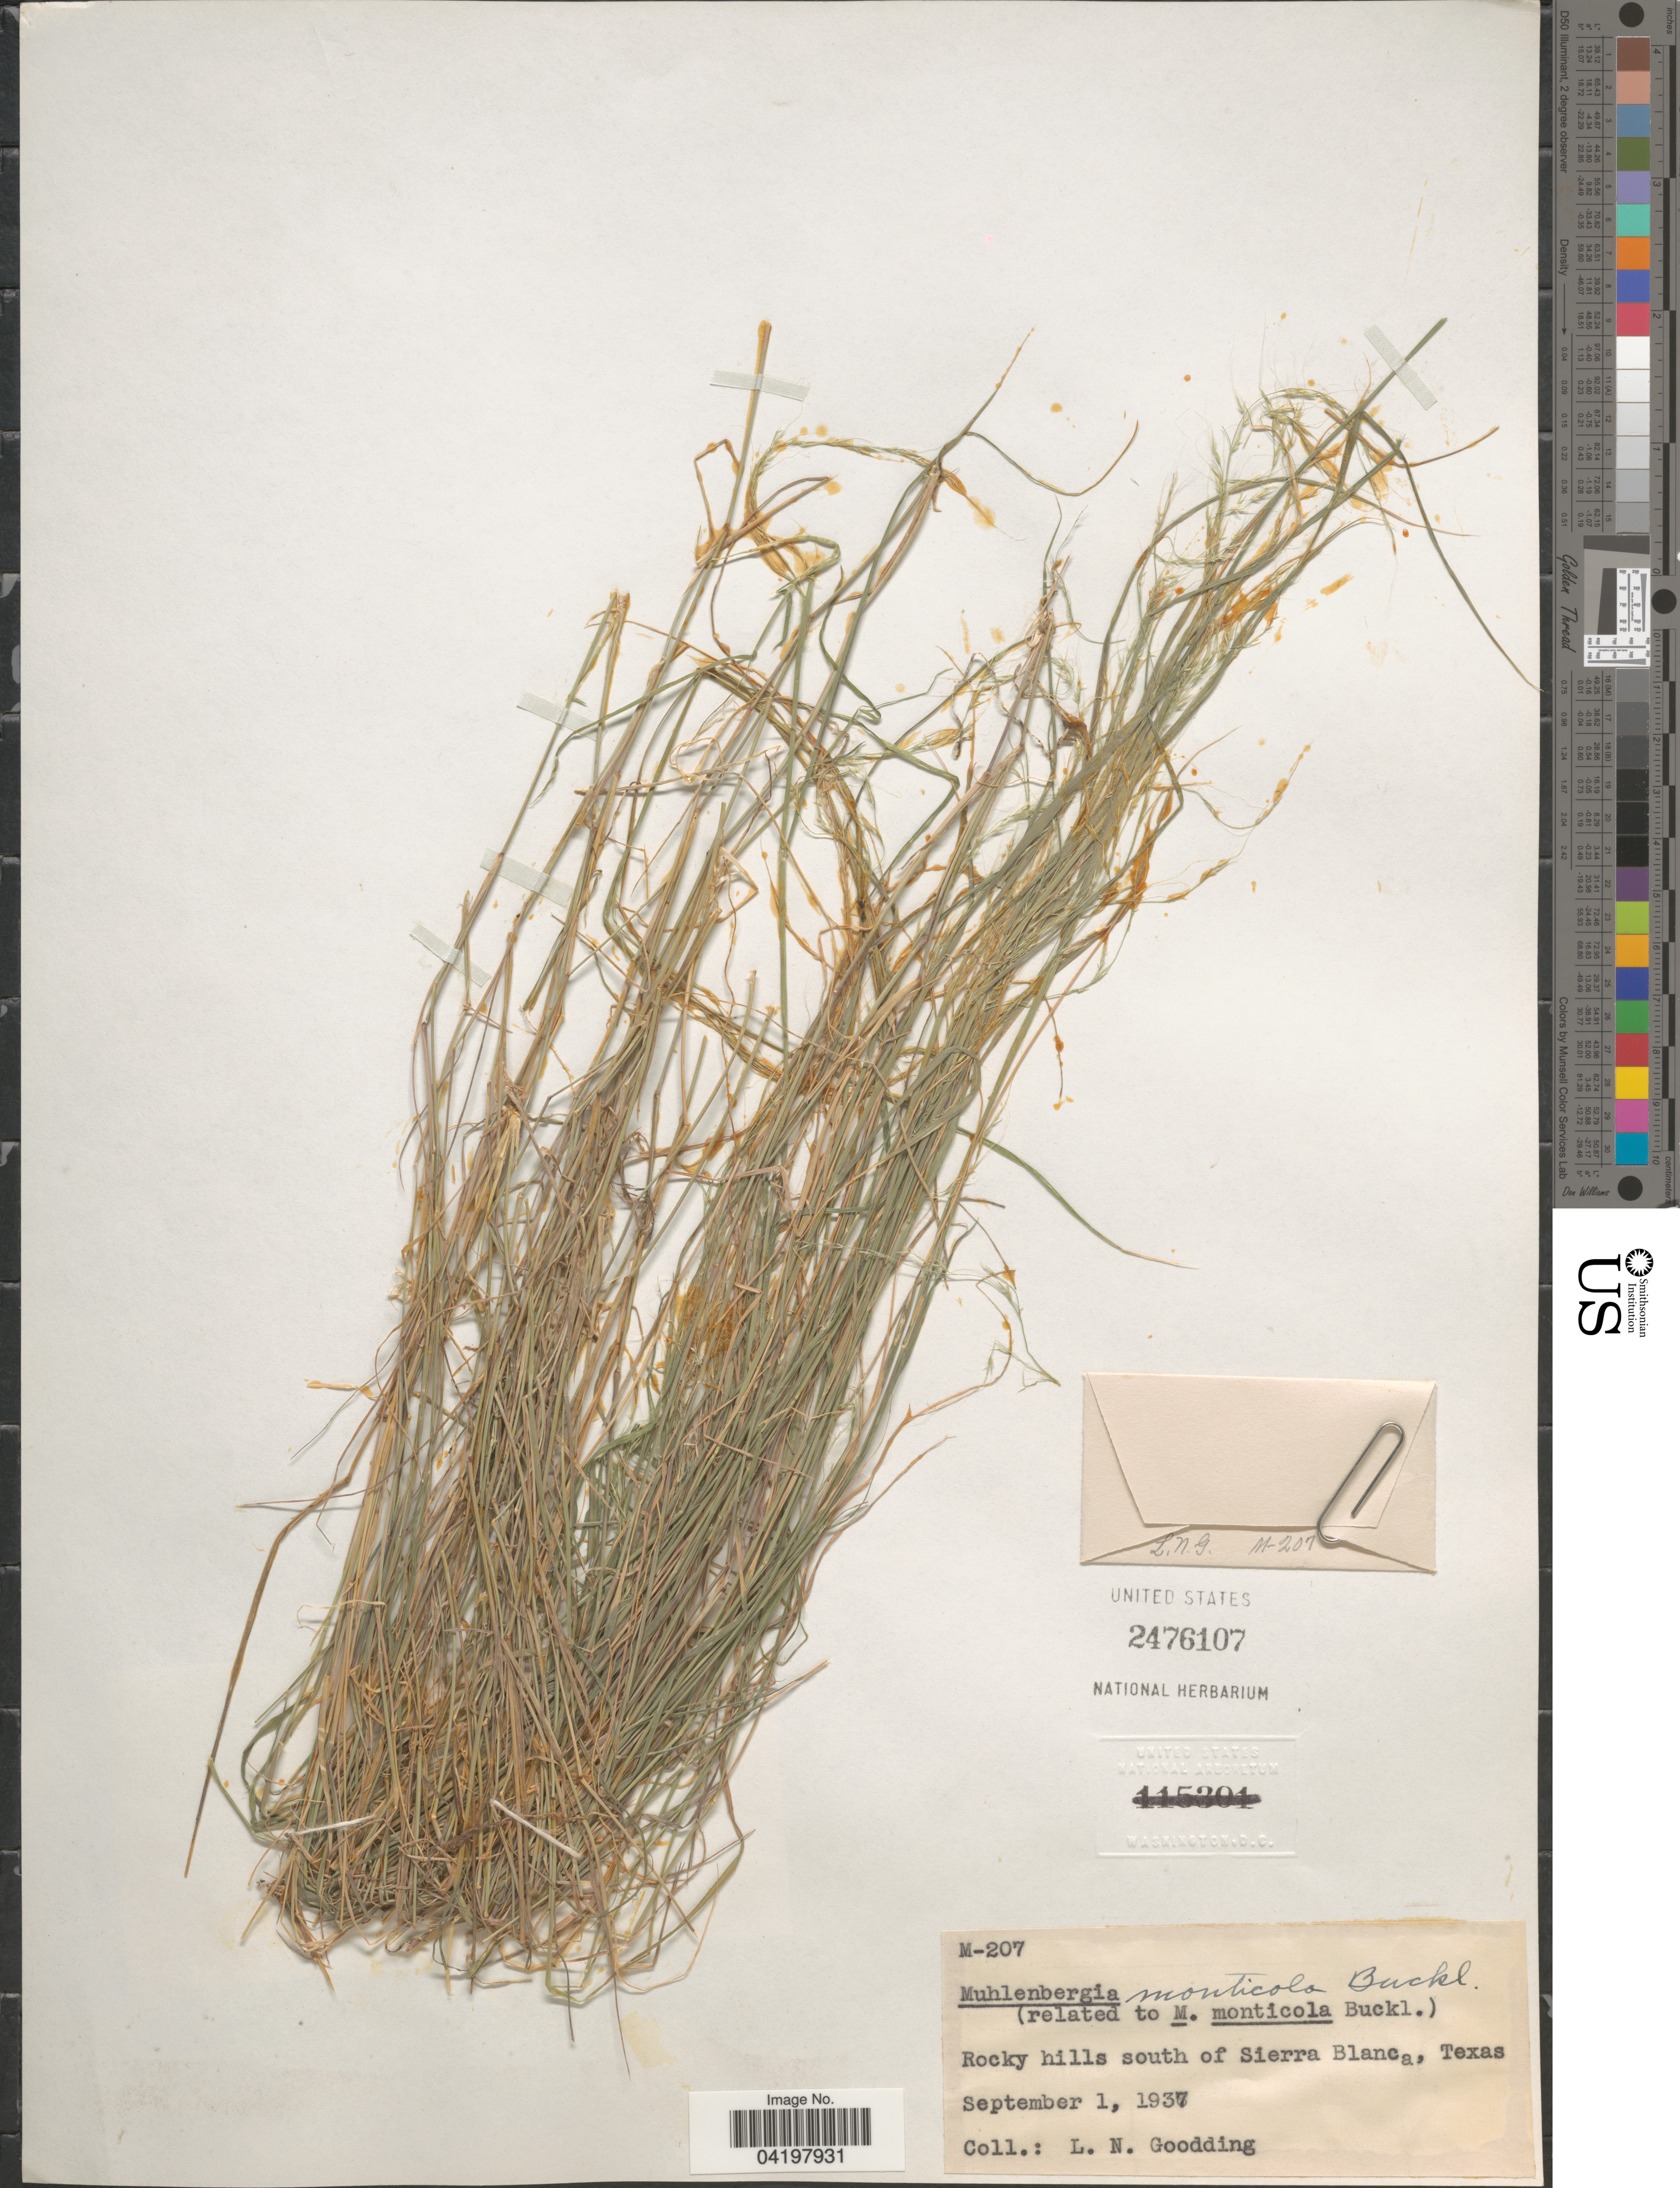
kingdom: Plantae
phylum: Tracheophyta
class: Liliopsida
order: Poales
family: Poaceae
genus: Muhlenbergia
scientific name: Muhlenbergia tenuifolia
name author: (Kunth) Kunth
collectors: L. N. Goodding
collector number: M-207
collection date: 1937-09-01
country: United States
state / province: Texas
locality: Rocky hills south of Sierra Blanca.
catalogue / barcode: US 2476107